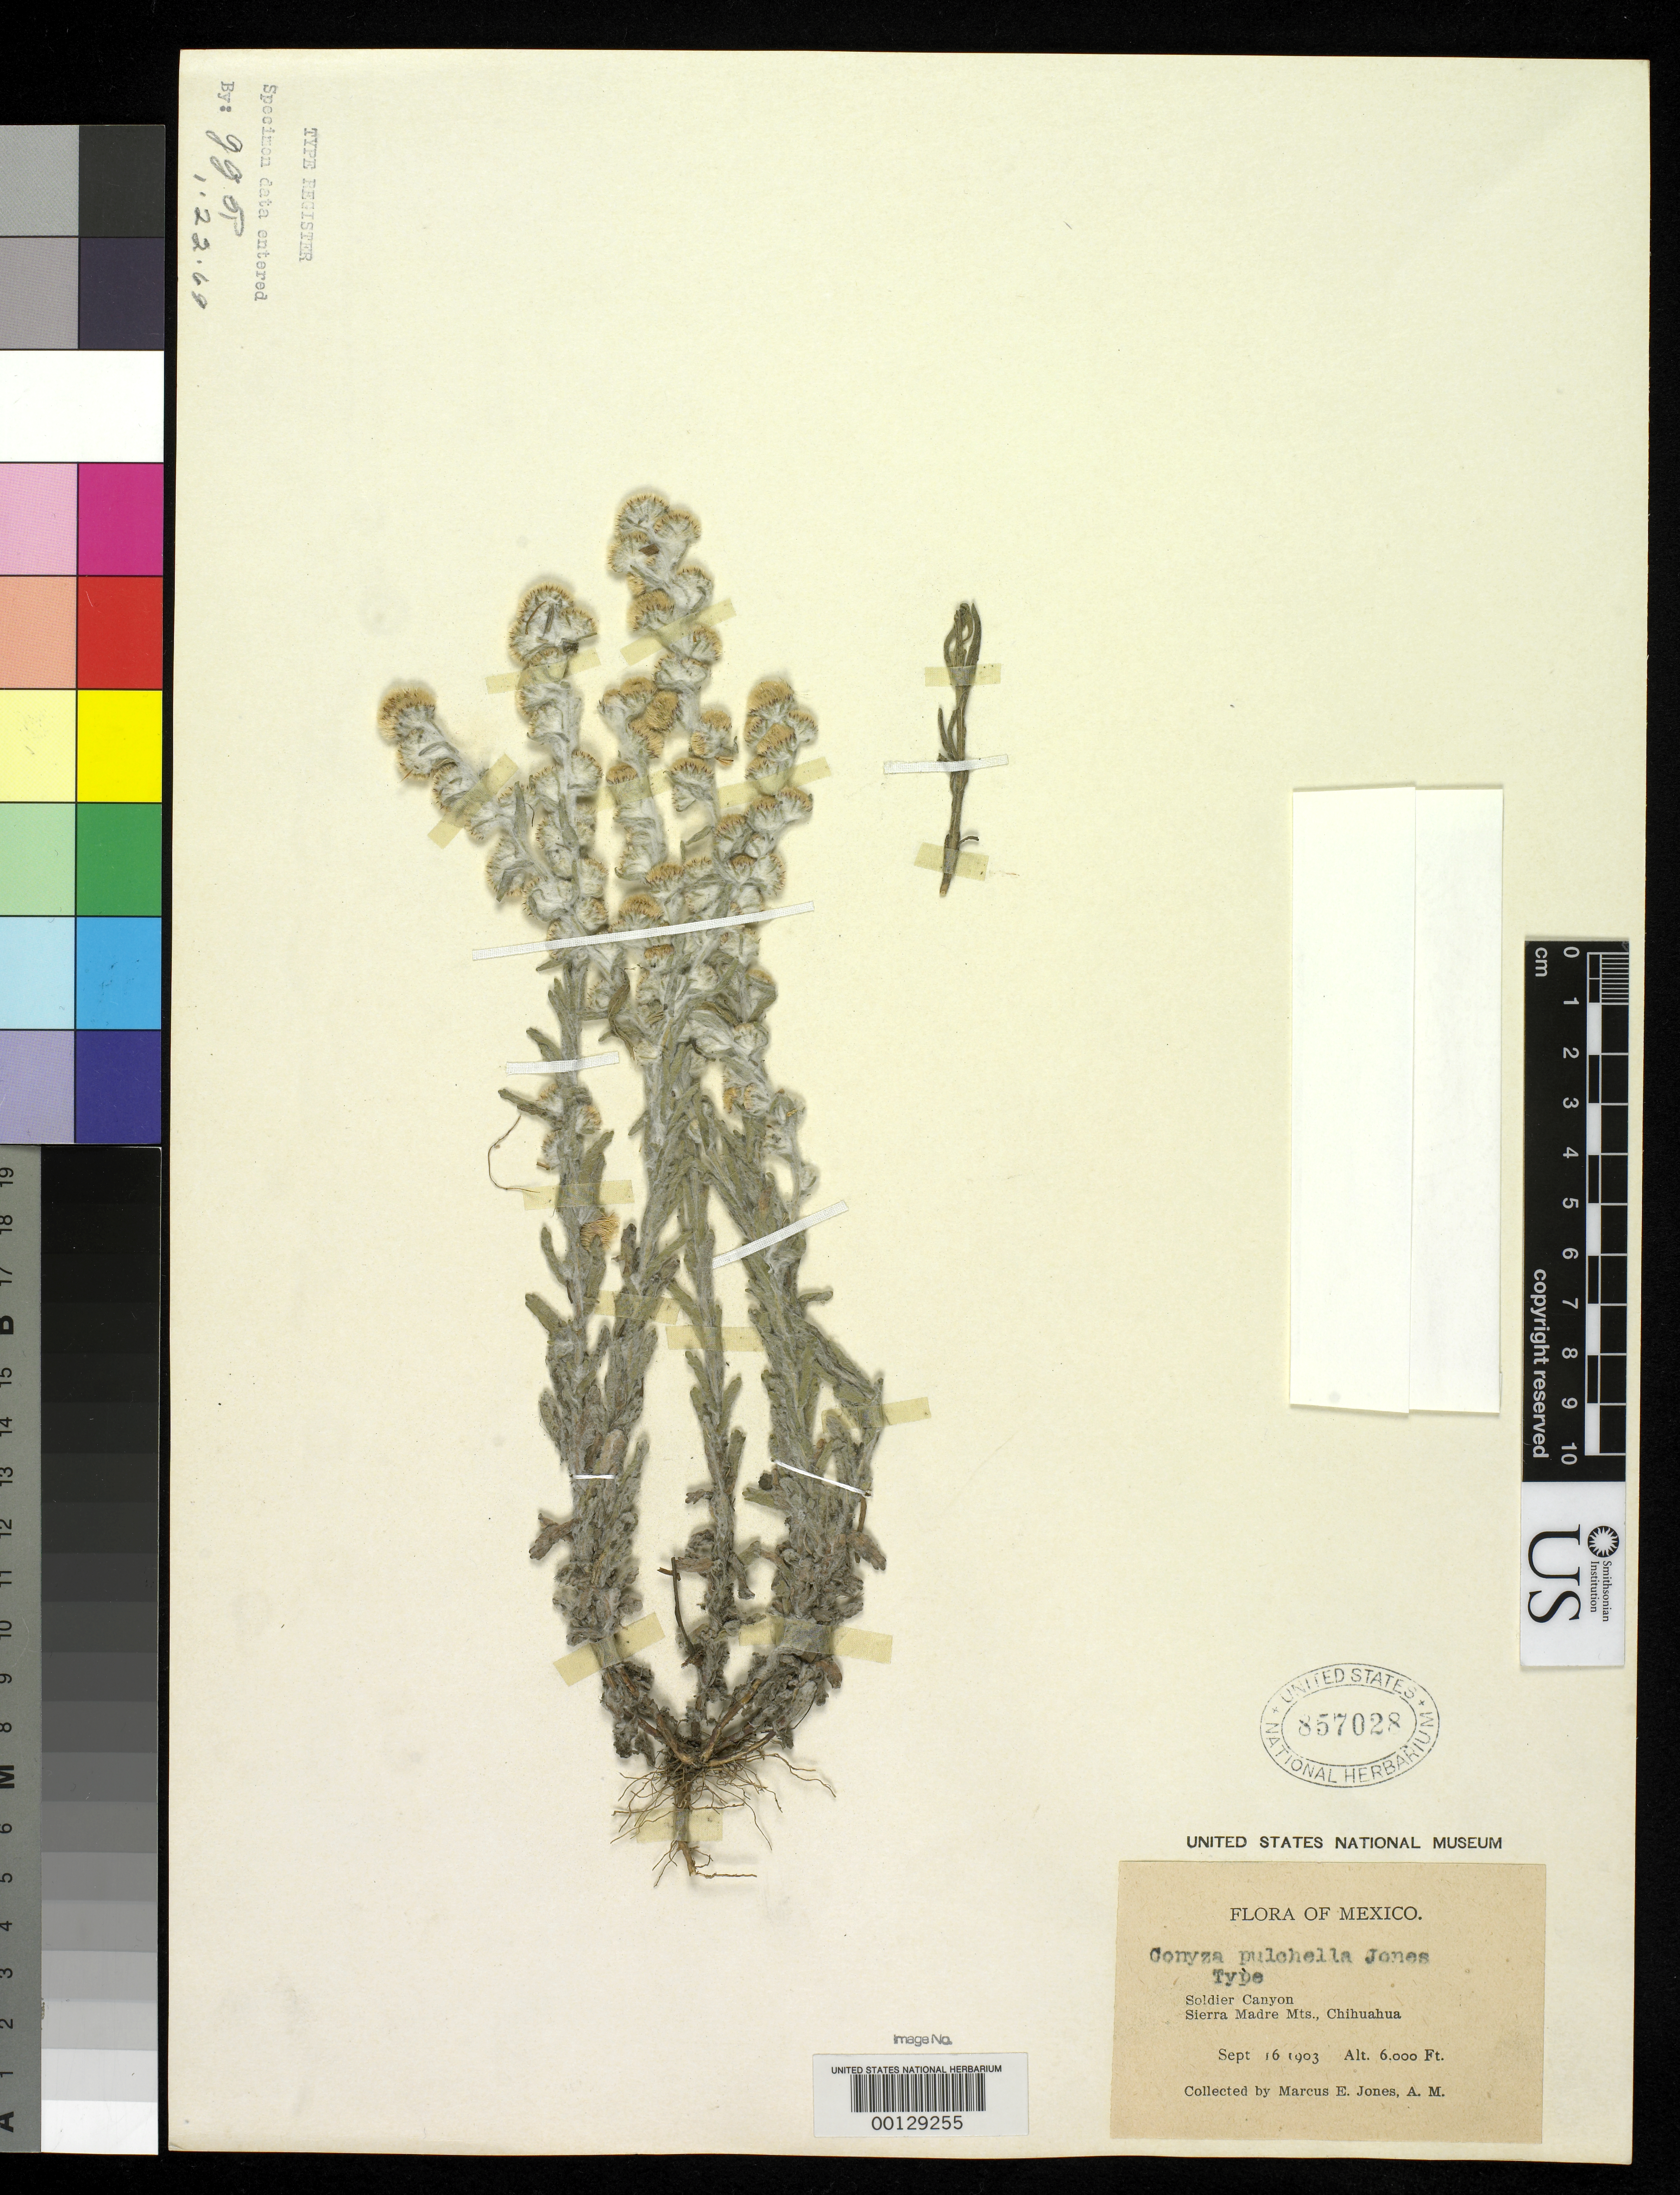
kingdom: Plantae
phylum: Tracheophyta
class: Magnoliopsida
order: Asterales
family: Asteraceae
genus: Conyza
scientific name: Conyza pulcherrima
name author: M.E. Jones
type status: Type Collection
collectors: M. E. Jones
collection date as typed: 16 Sep 1903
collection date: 1903-09-16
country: Mexico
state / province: Chihuahua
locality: Soldier Canyon.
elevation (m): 1829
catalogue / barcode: US 857028